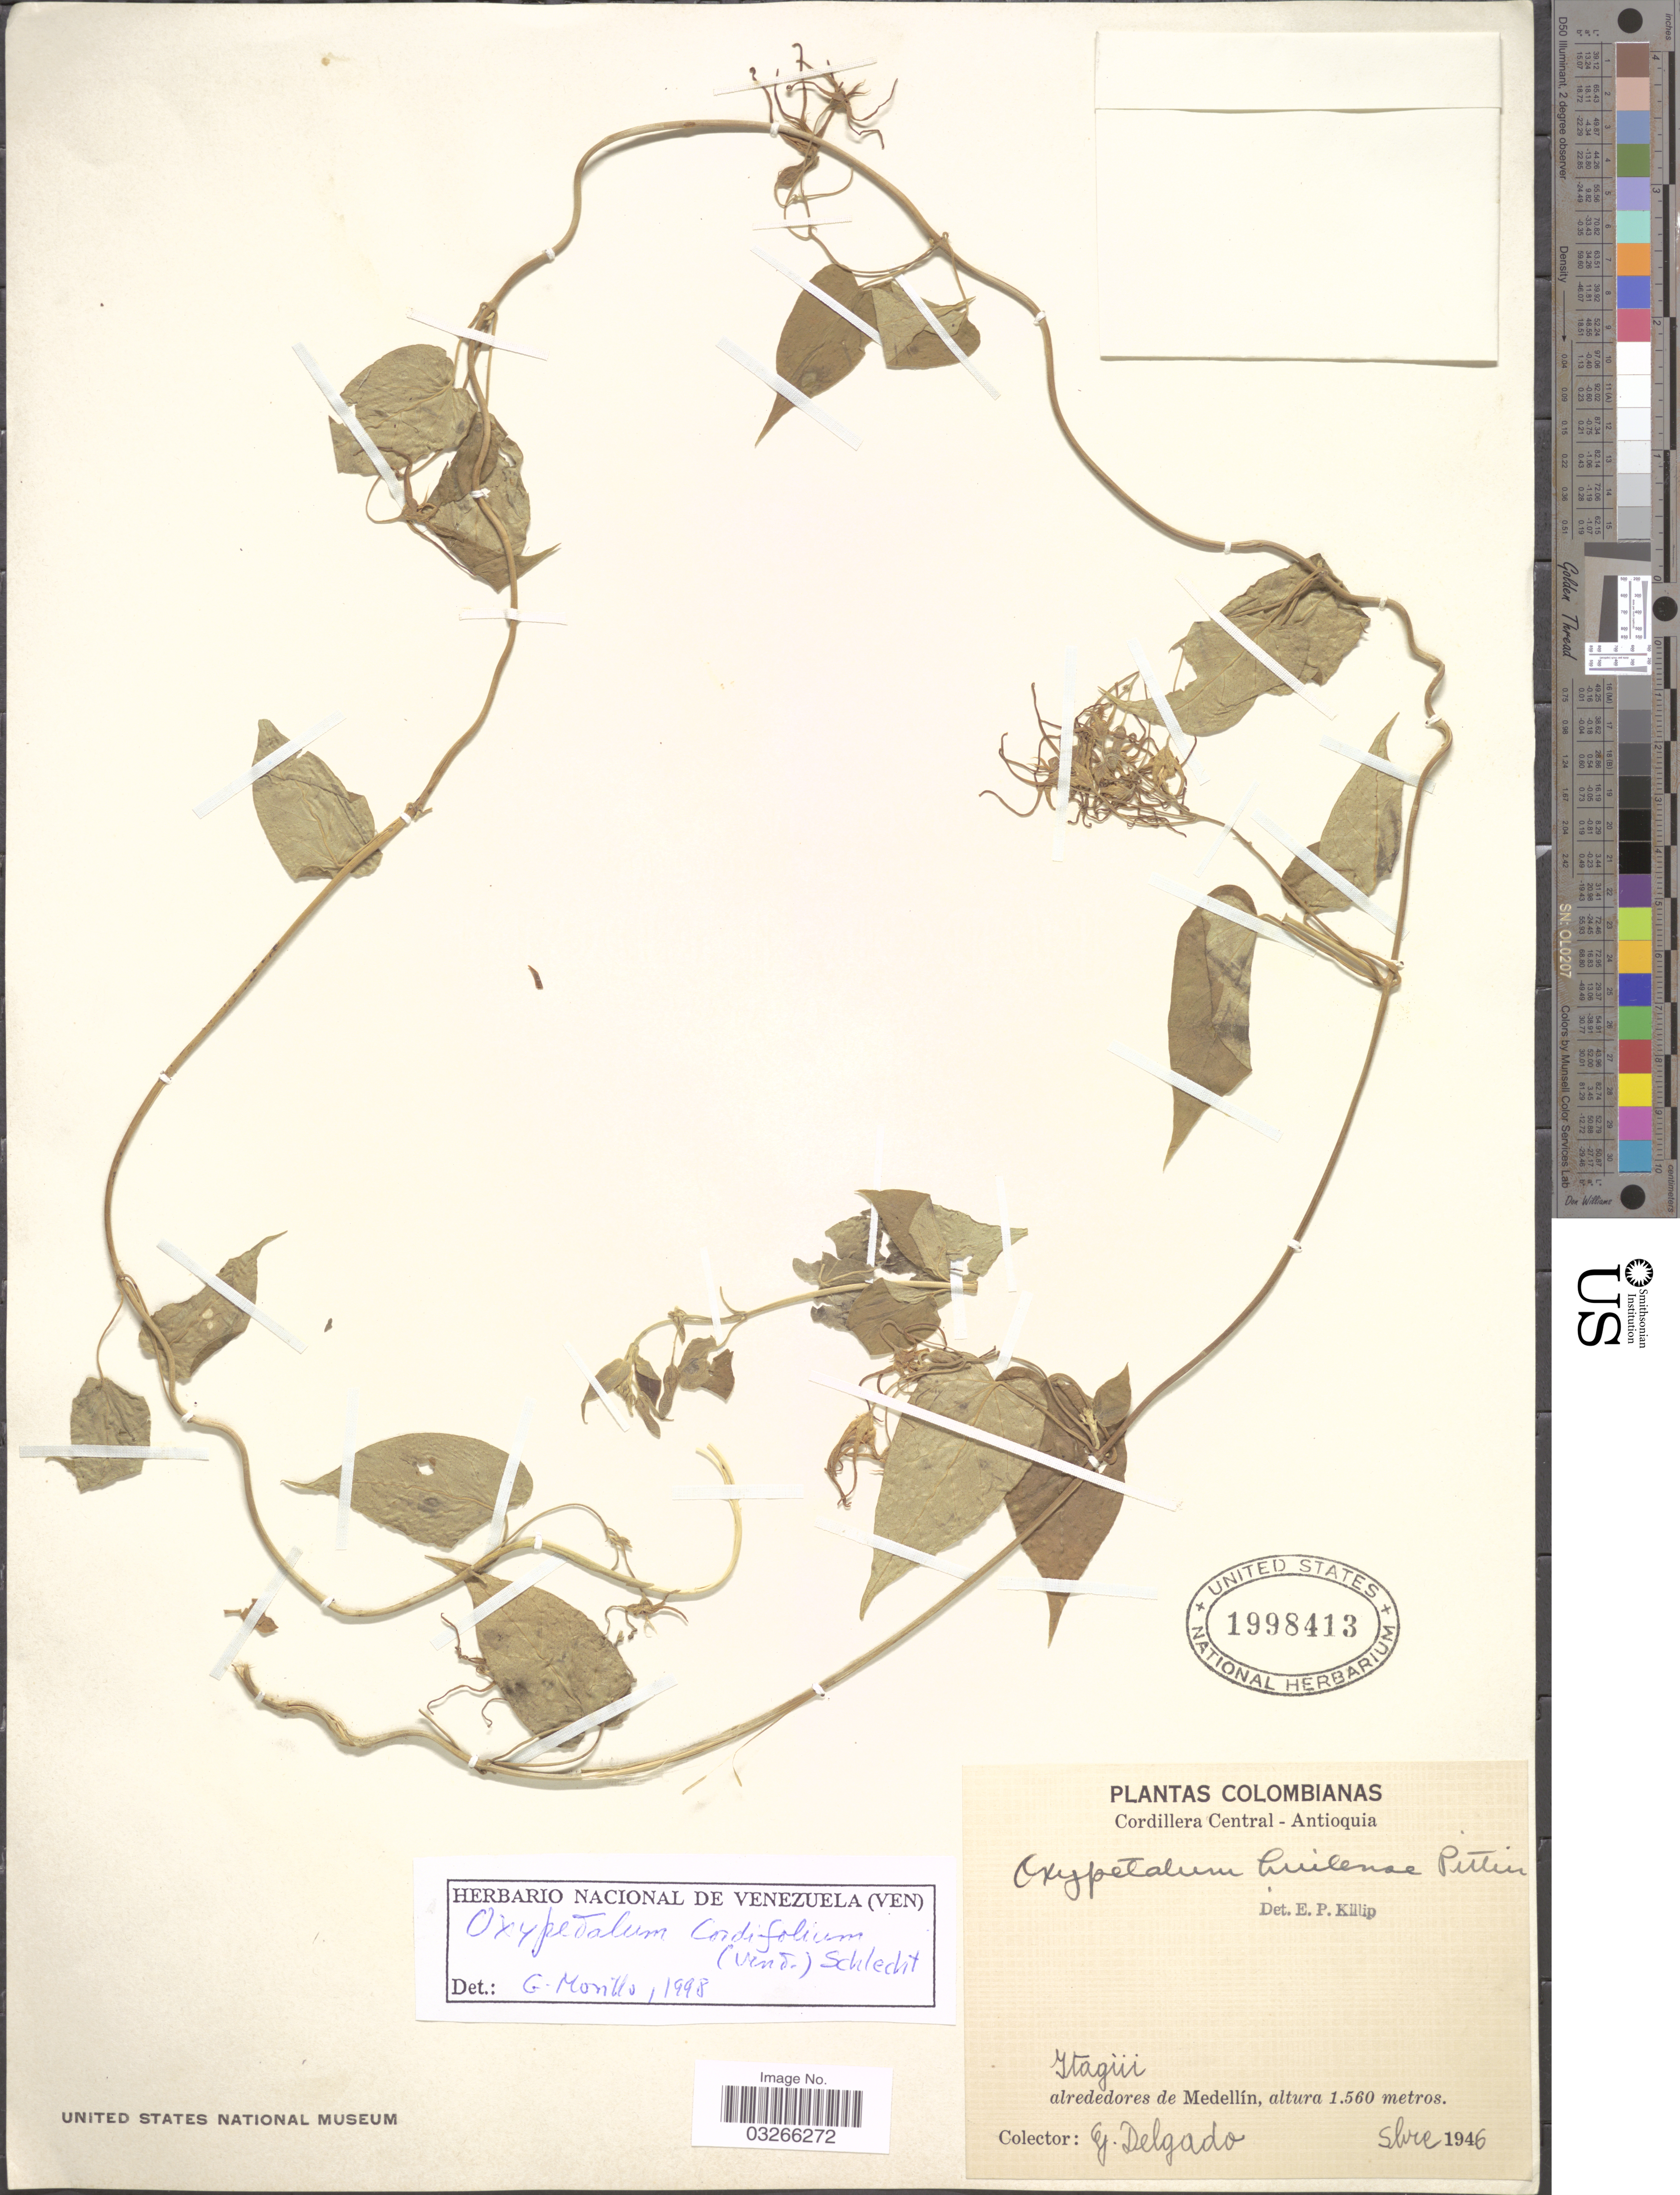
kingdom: Plantae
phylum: Tracheophyta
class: Magnoliopsida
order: Gentianales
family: Apocynaceae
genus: Oxypetalum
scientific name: Oxypetalum cordifolium subsp. cordifolium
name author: (Vent.) Schltr.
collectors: G. Delgado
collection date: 1946-09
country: Colombia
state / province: Antioquia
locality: Cordillera Central, Itagüi, alrededores de Medellín.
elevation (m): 1560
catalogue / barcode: US 1998413